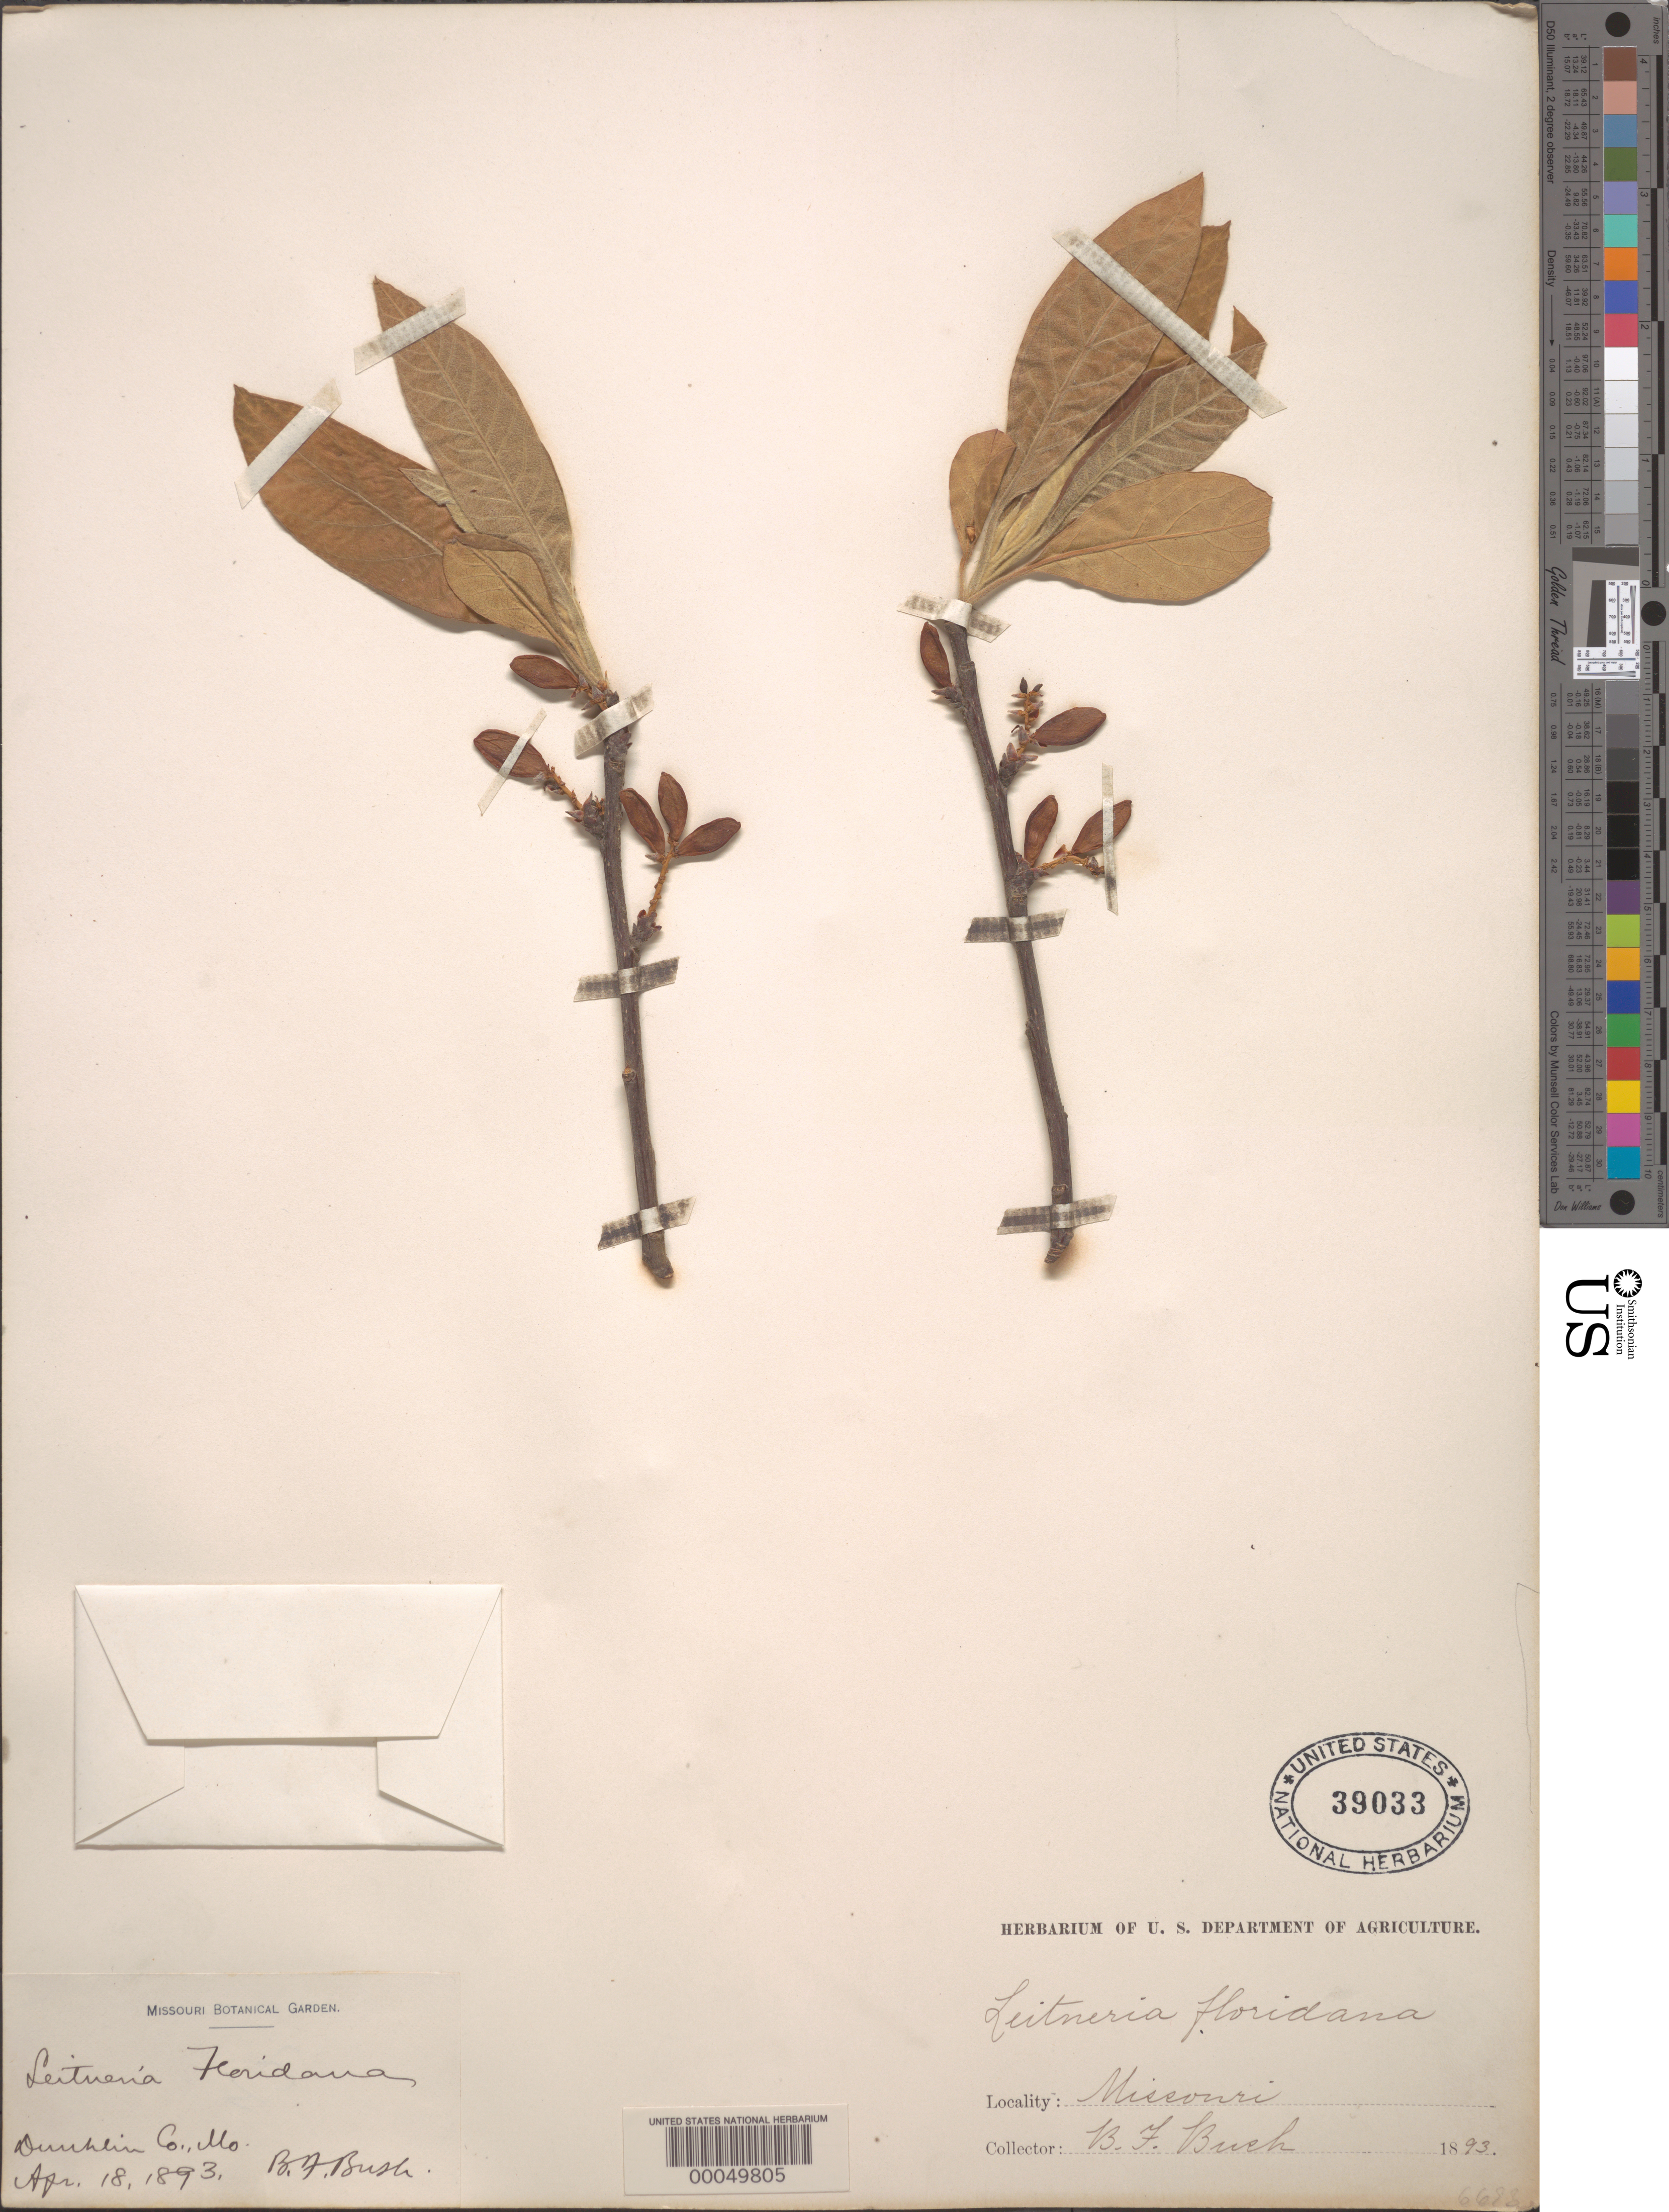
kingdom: Plantae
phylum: Tracheophyta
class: Magnoliopsida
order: Sapindales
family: Simaroubaceae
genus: Leitneria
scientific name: Leitneria floridana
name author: Chapm.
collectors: B. F. Bush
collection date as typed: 18 Apr 1893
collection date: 1893-04-18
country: United States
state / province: Missouri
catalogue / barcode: US 39033